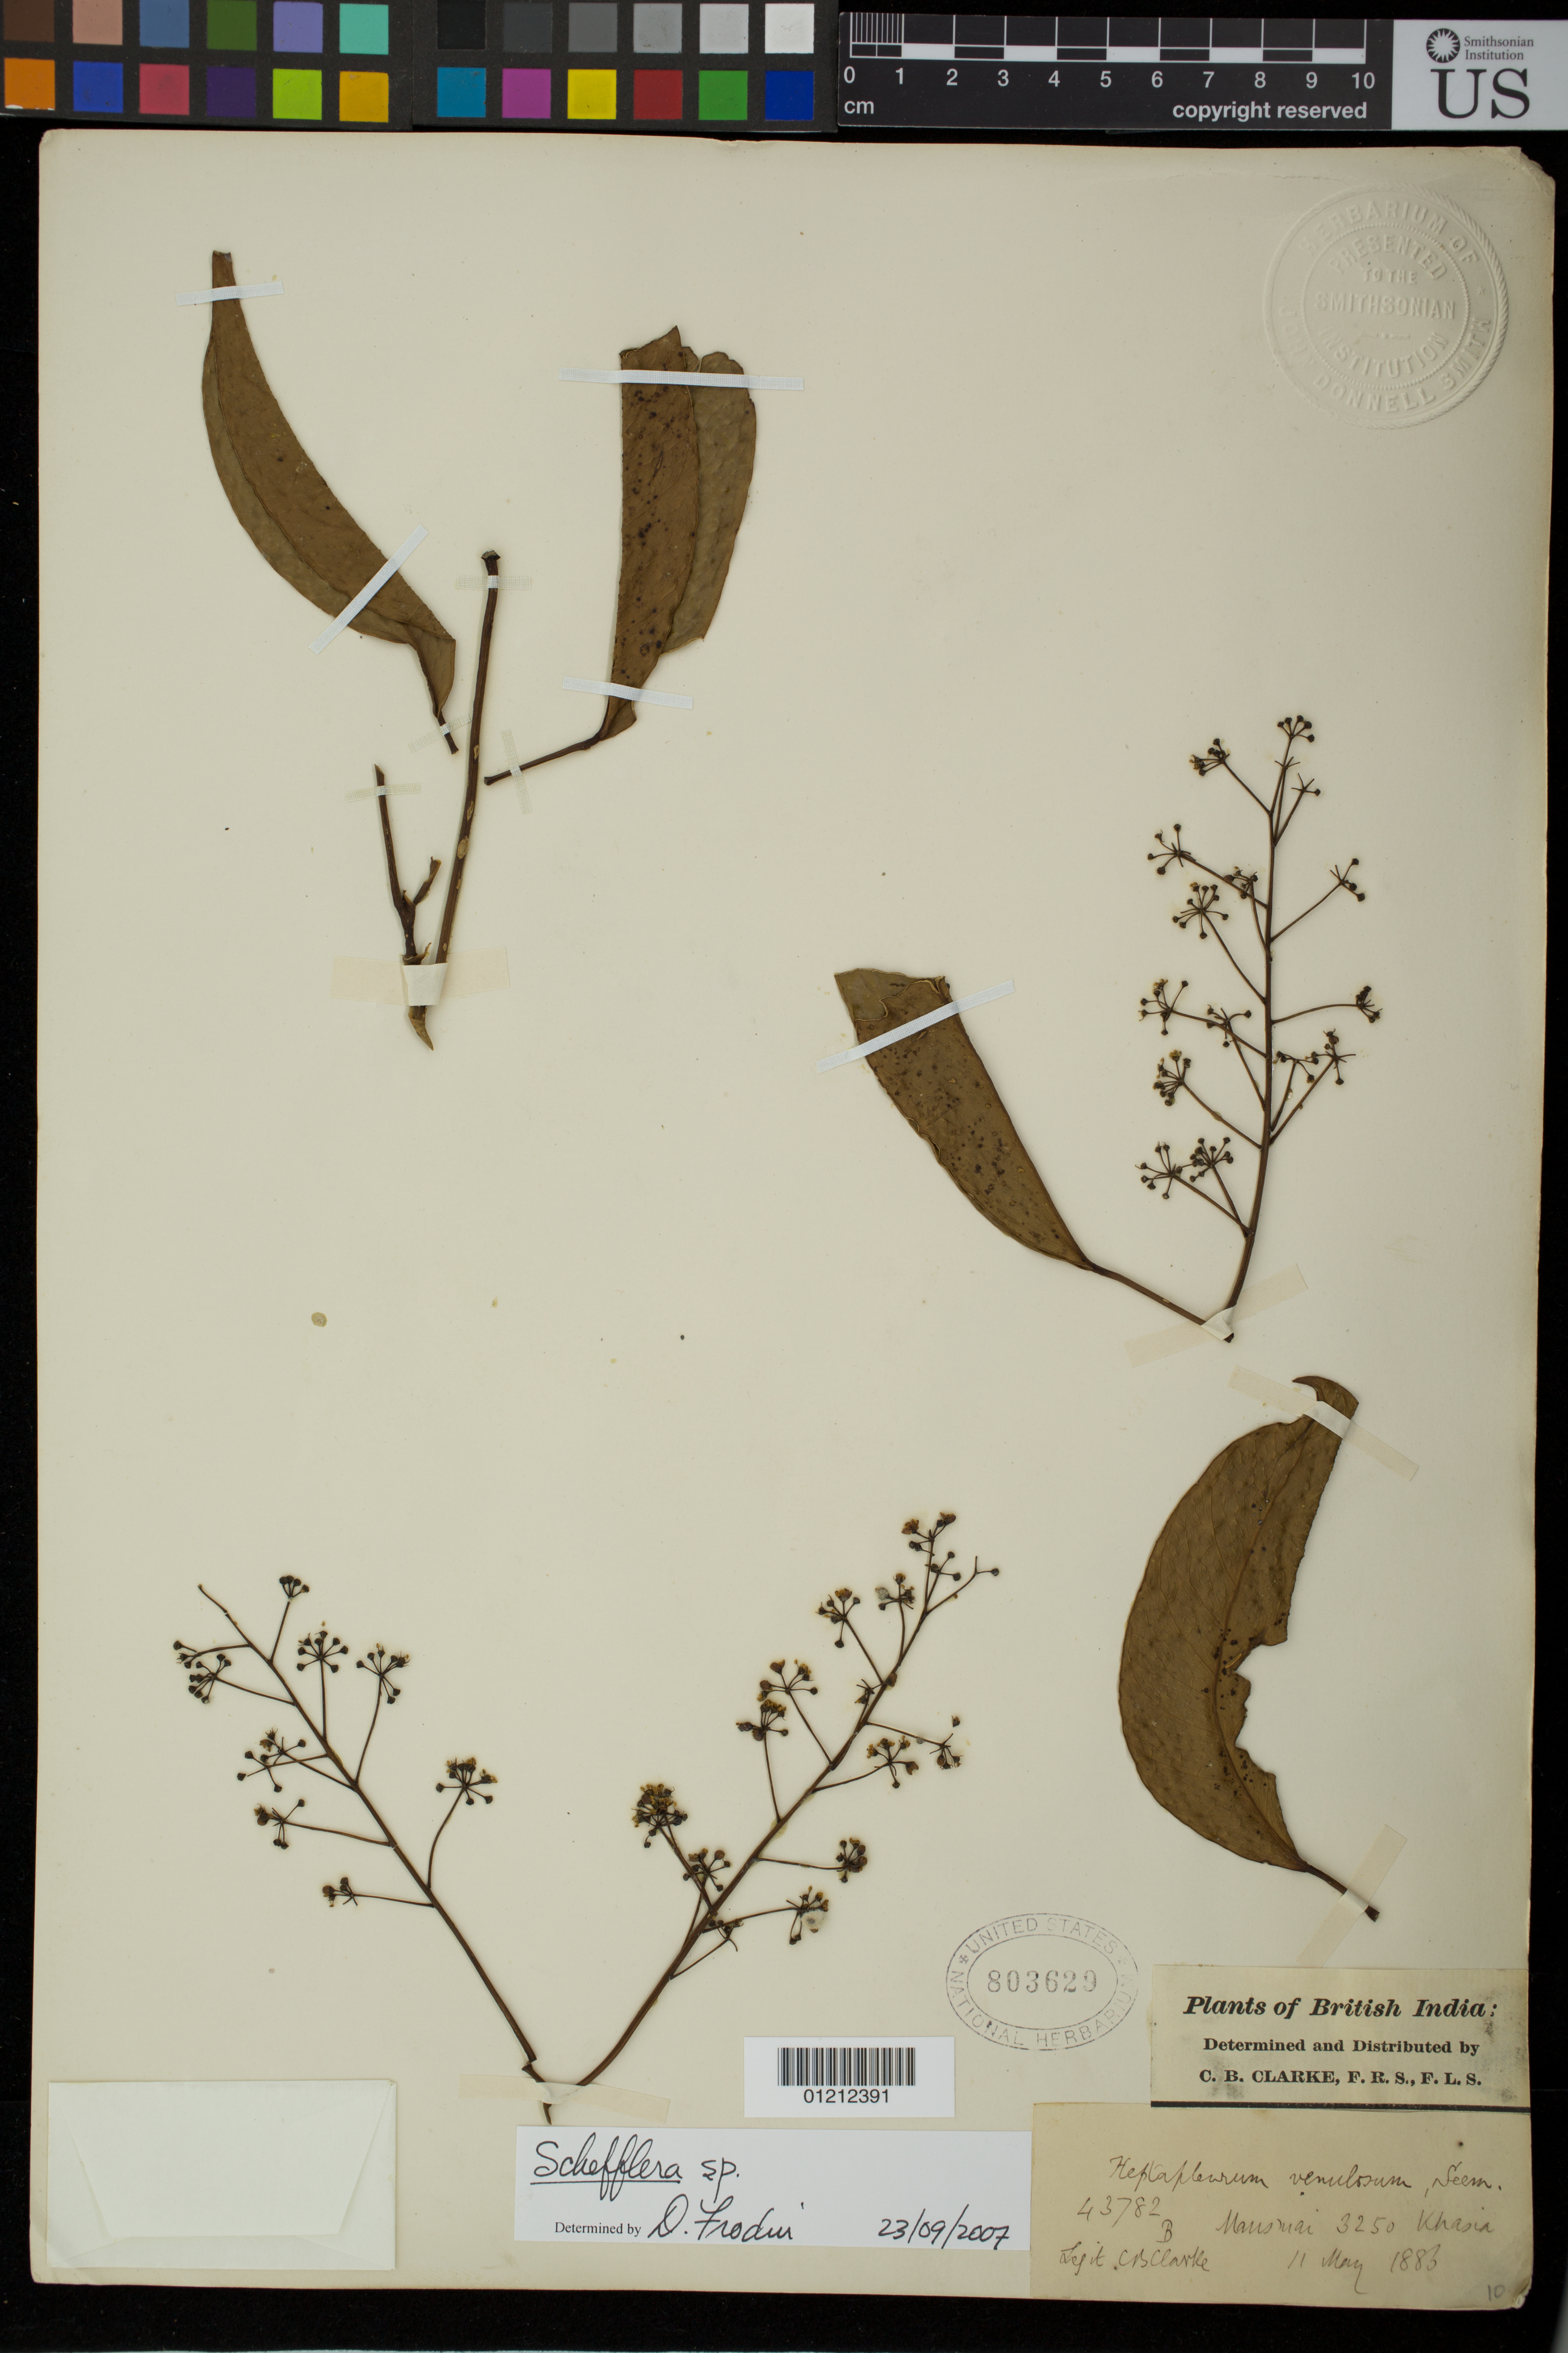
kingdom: Plantae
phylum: Tracheophyta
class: Magnoliopsida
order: Apiales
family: Araliaceae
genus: Schefflera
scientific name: Schefflera sp.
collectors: C. B. Clarke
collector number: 43782 B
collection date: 1883-05-11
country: Bangladesh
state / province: Dhaka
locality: Khasia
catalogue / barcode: US 803629